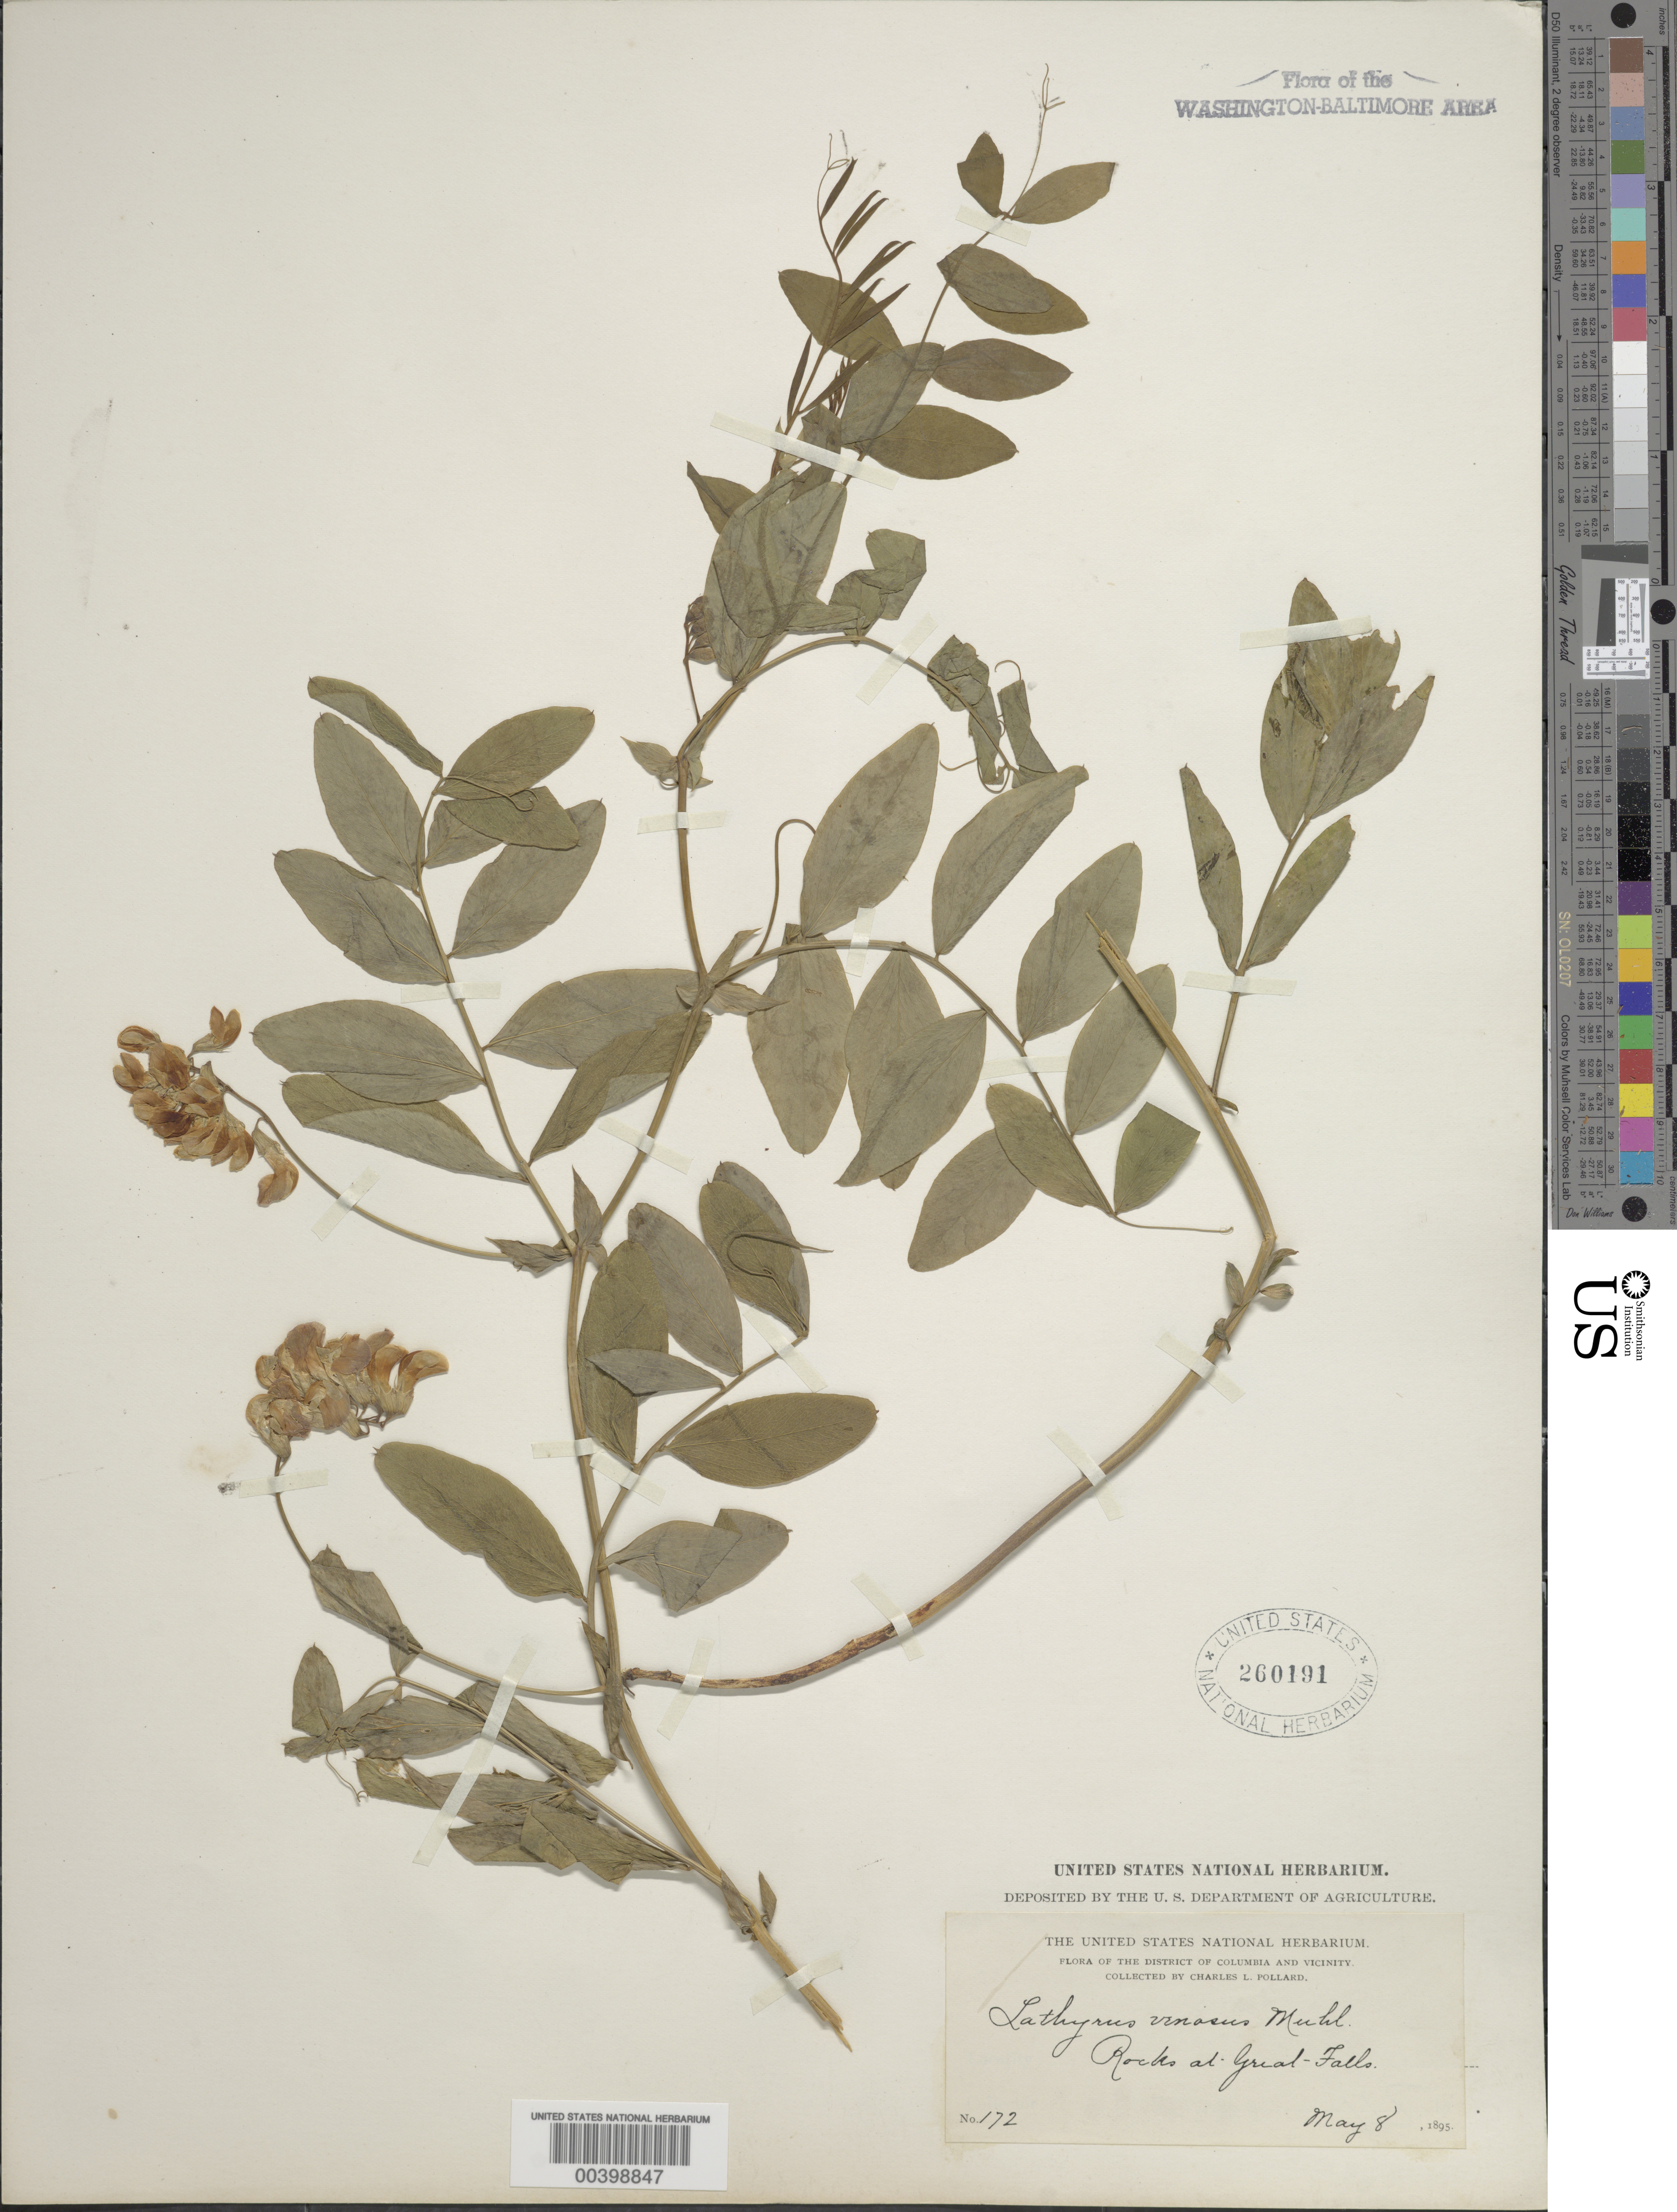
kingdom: Plantae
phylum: Tracheophyta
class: Magnoliopsida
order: Fabales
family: Fabaceae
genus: Lathyrus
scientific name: Lathyrus venosus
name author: Muhl. ex Willd.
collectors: C. L. Pollard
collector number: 172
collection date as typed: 08 May 1895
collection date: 1895-05-08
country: United States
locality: Great Falls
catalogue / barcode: US 260191